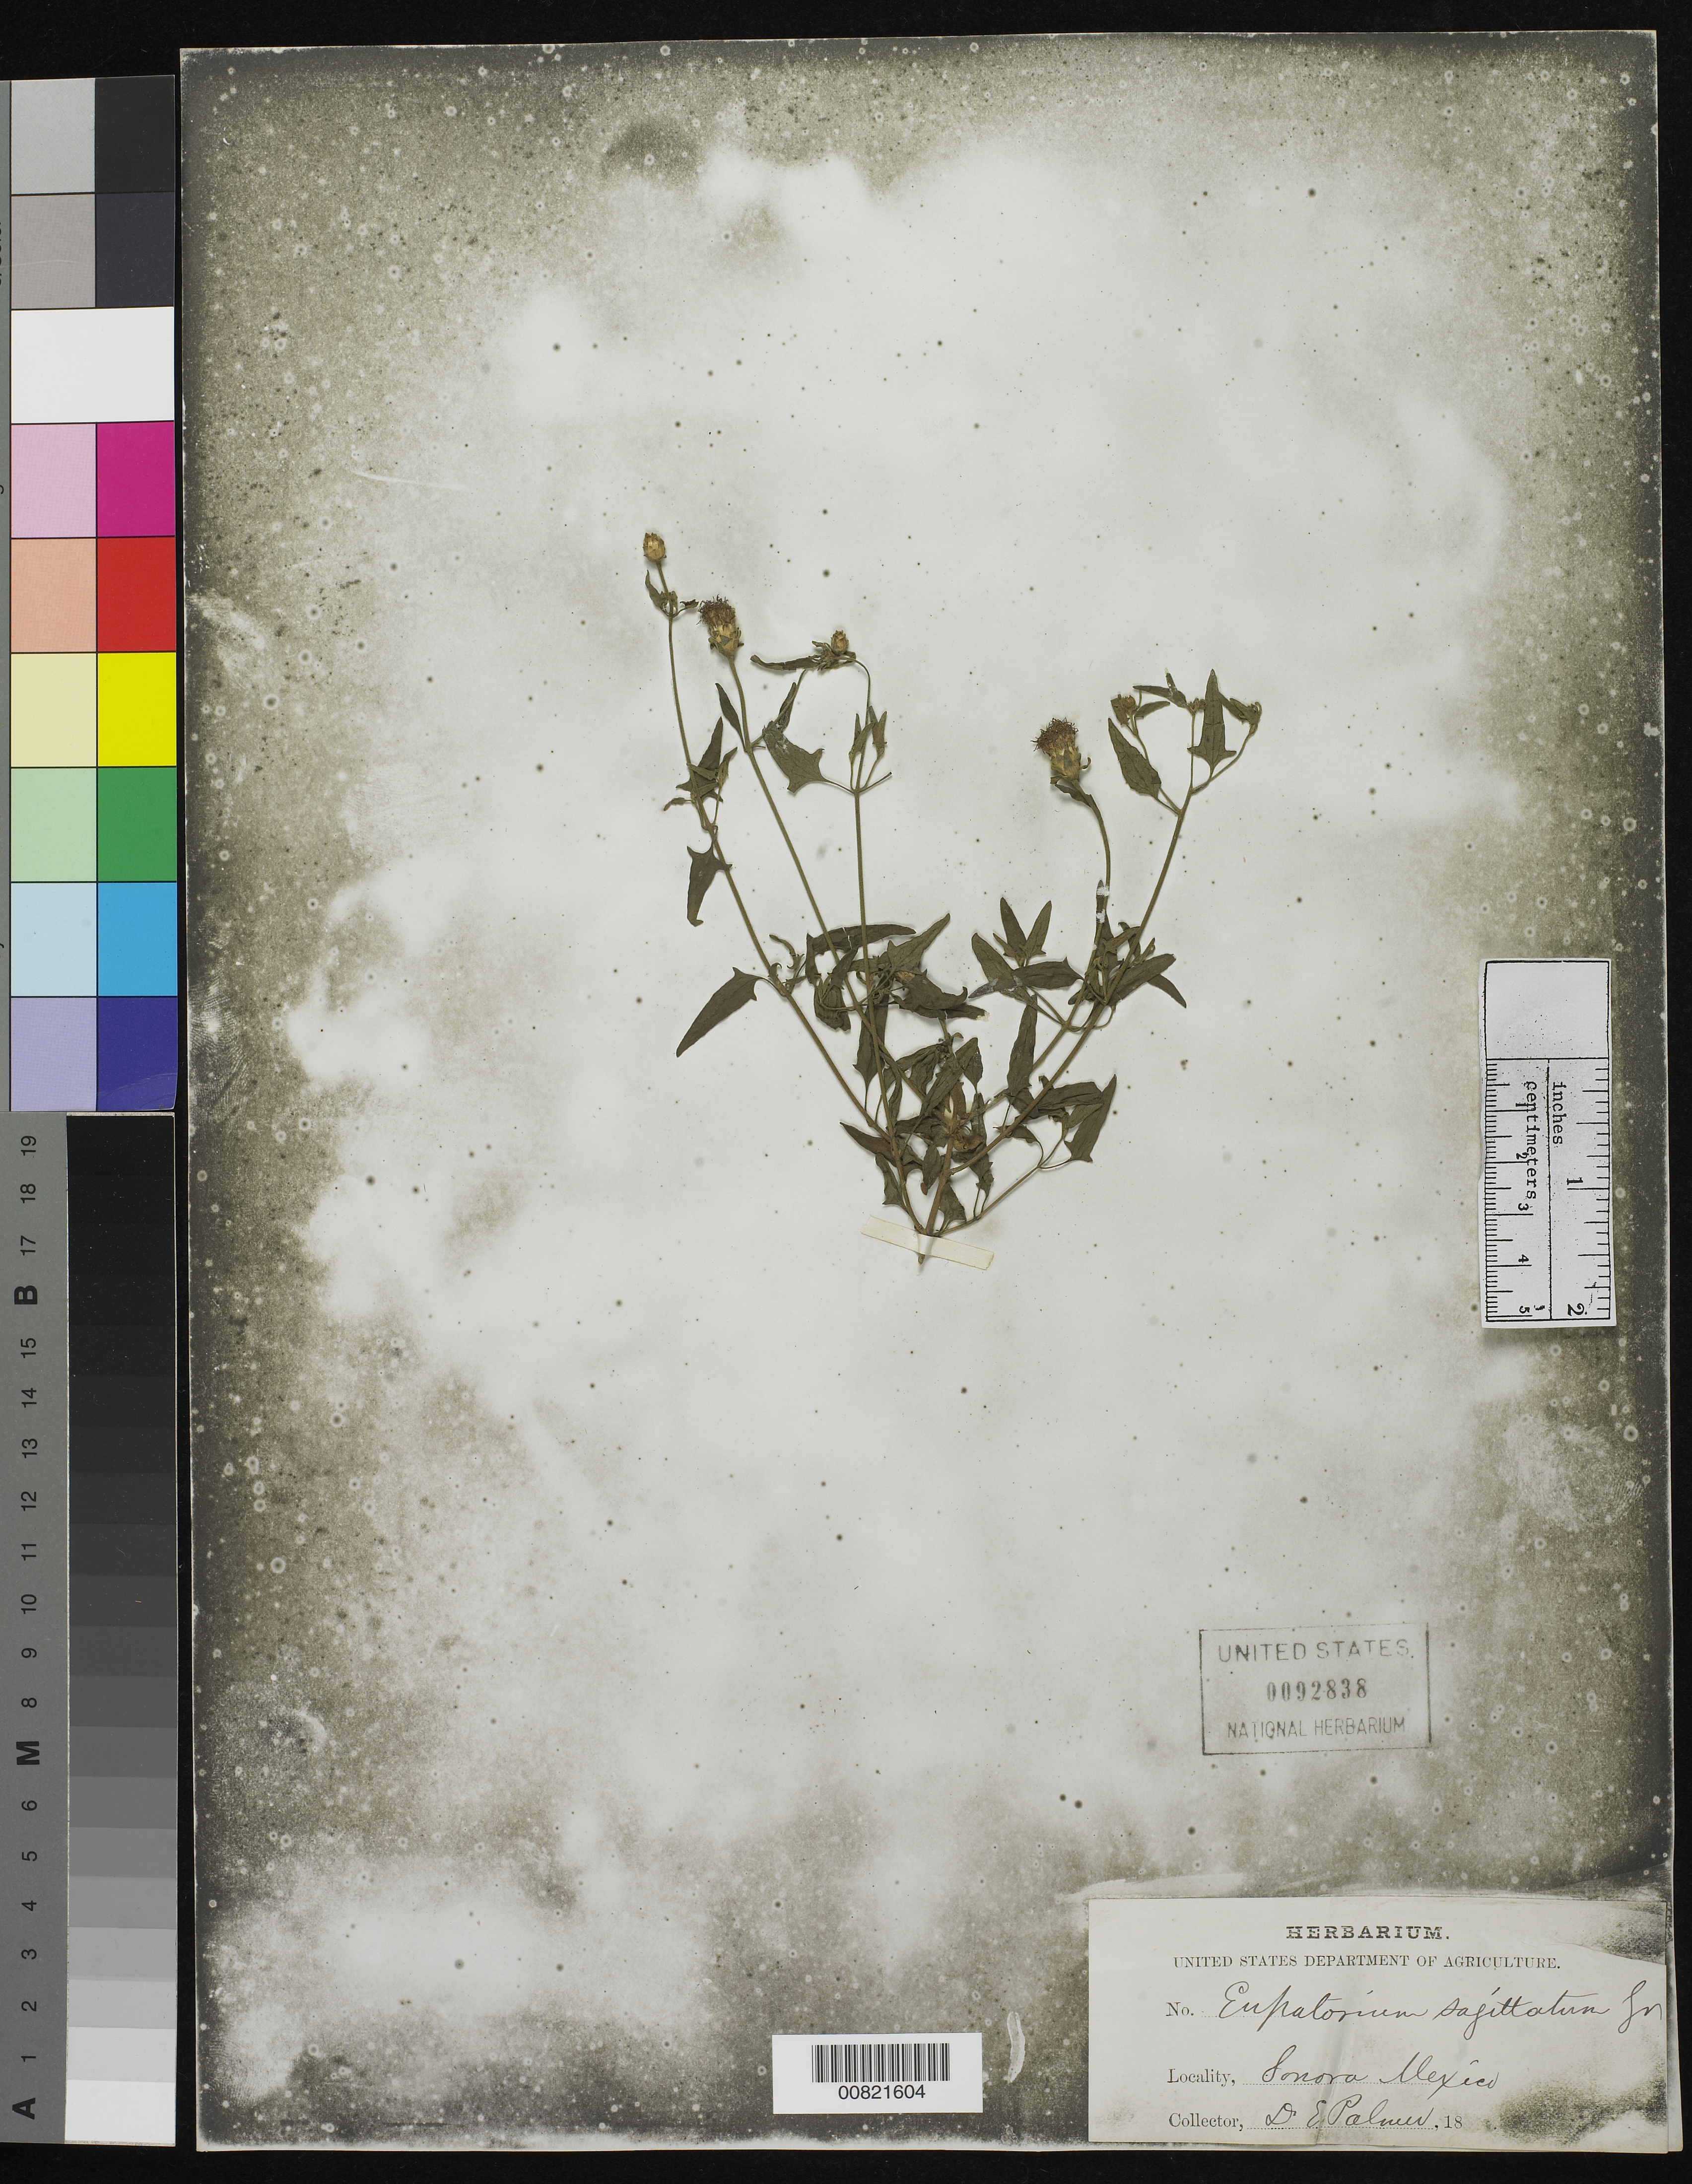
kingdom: Plantae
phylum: Tracheophyta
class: Magnoliopsida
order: Asterales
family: Asteraceae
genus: Chromolaena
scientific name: Chromolaena sagittata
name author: (A. Gray) R.M. King & H. Rob.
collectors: E. Palmer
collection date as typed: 18--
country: Mexico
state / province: Sonora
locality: Sonora.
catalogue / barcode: US 92838